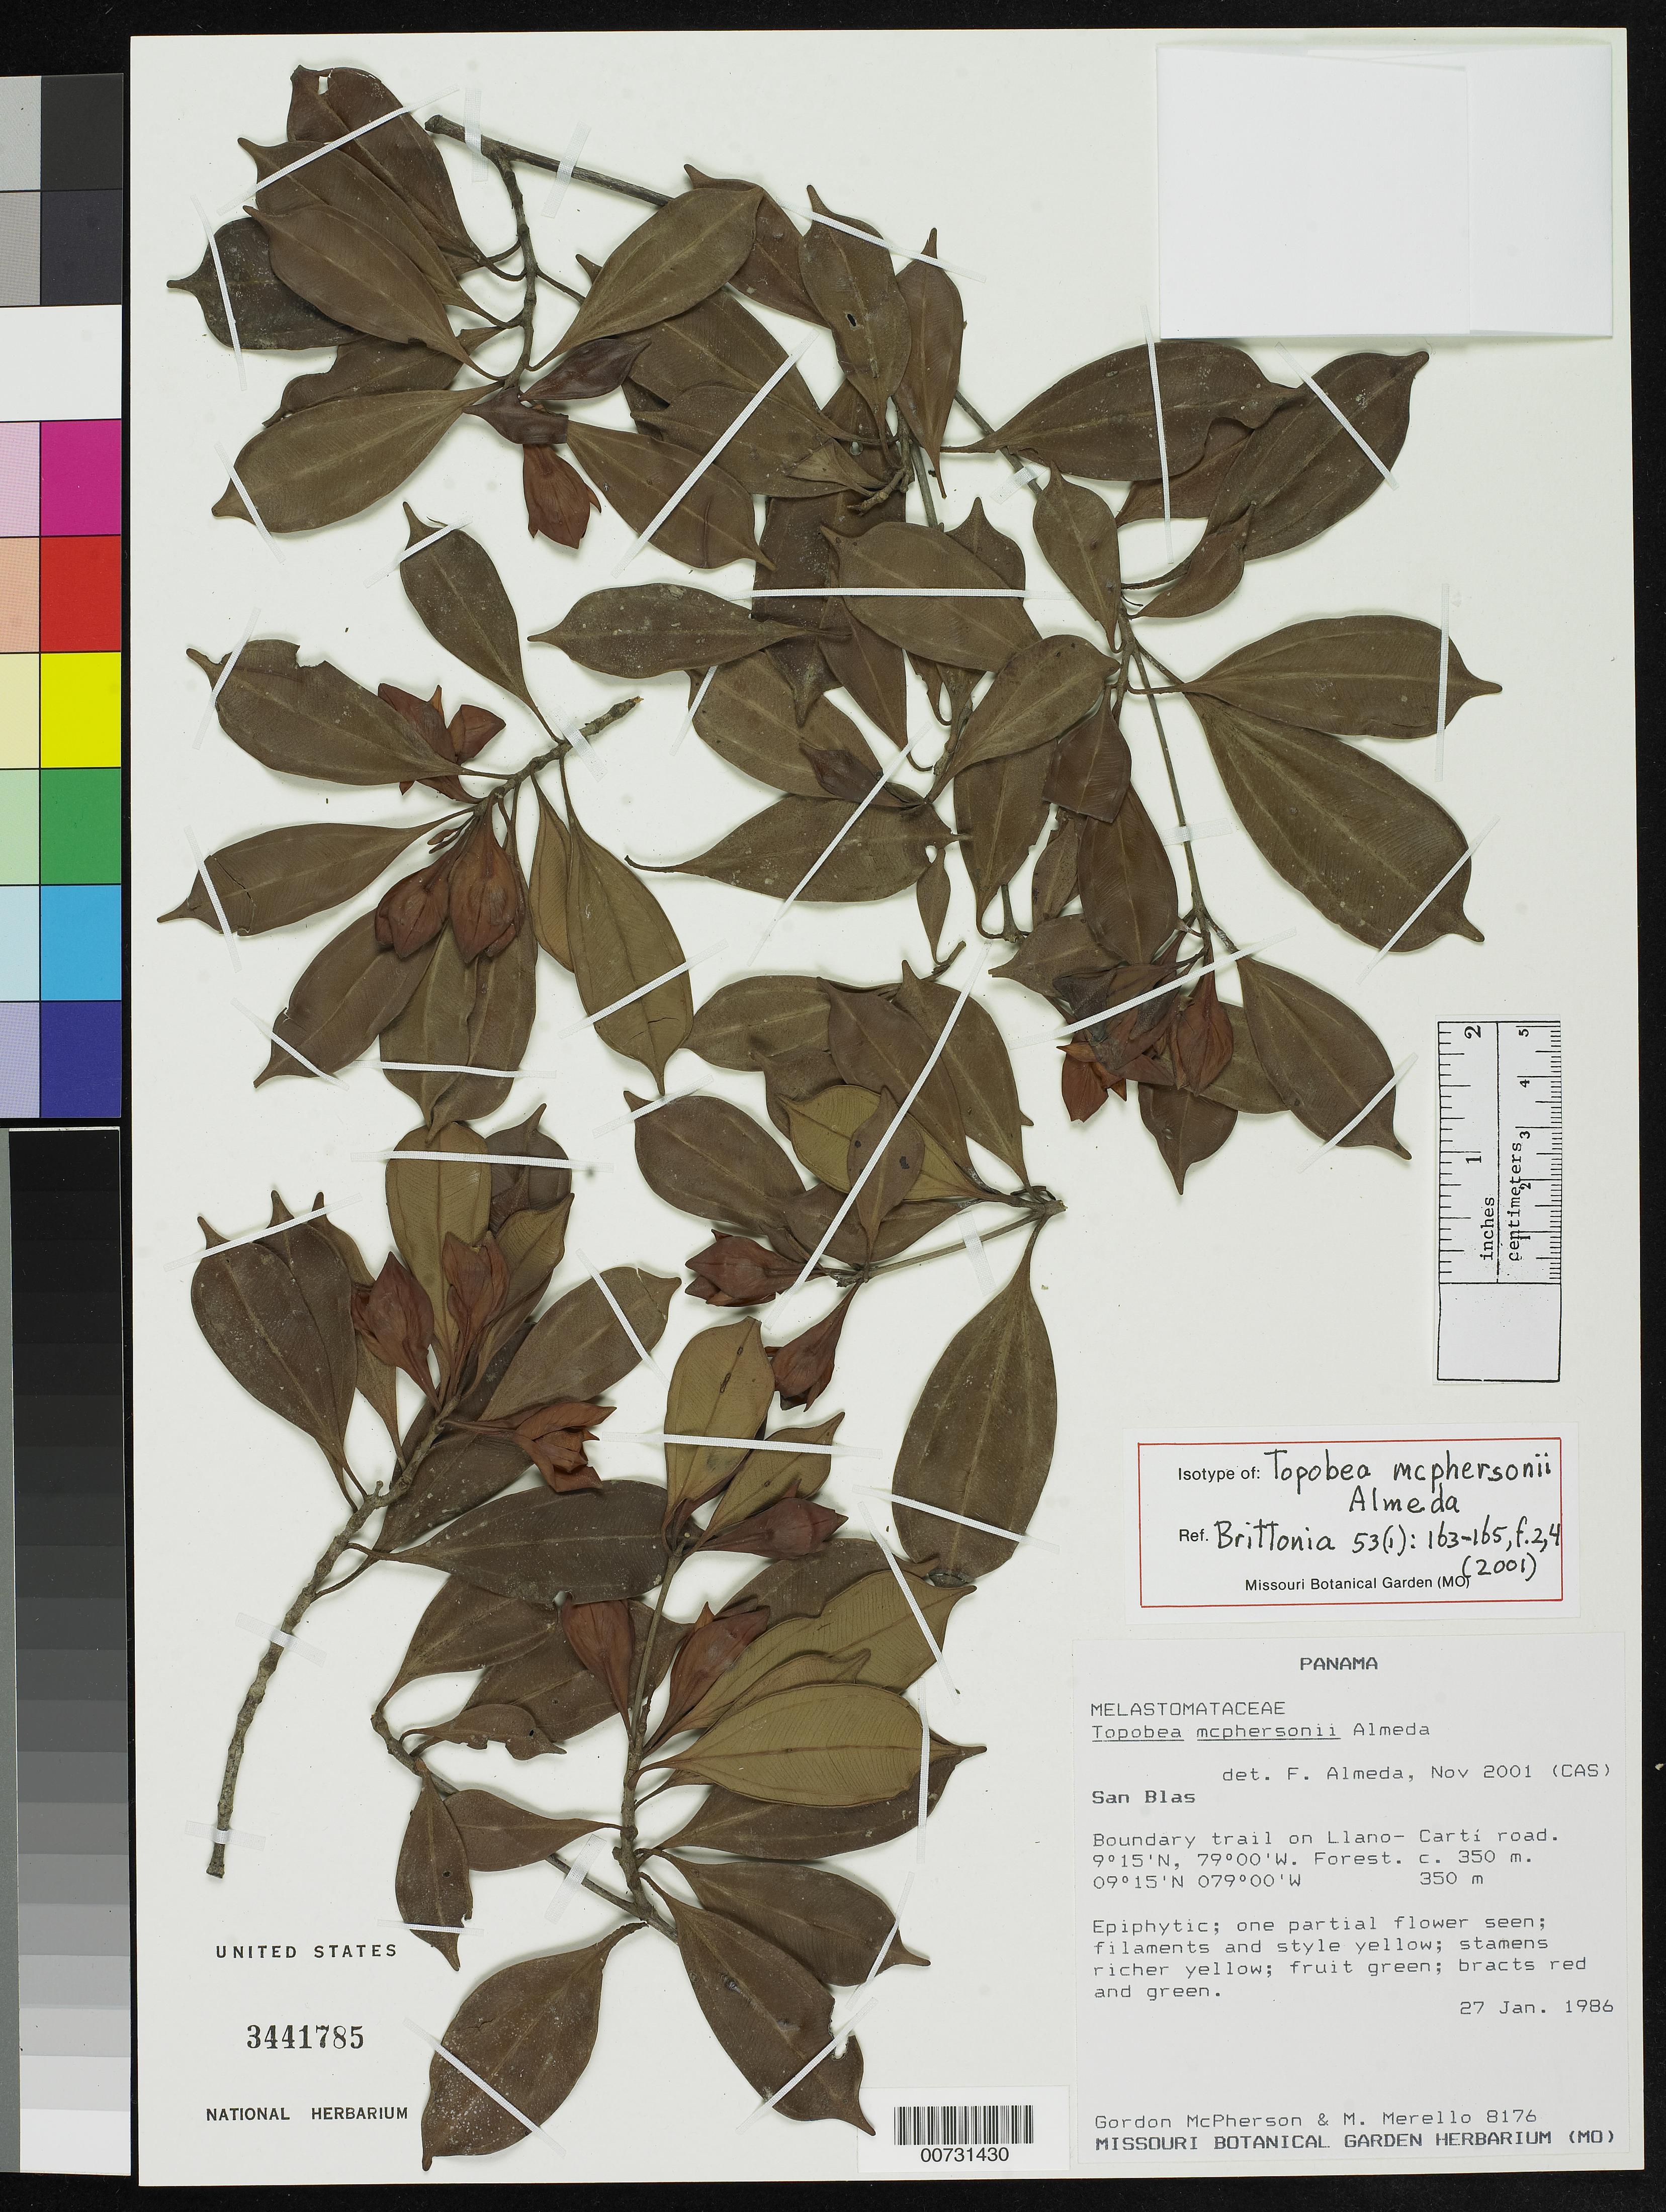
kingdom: Plantae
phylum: Tracheophyta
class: Magnoliopsida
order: Myrtales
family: Melastomataceae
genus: Topobea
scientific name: Topobea mcphersonii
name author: Almeda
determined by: Almeda, F.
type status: Isotype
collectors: G. D. McPherson & M. Merello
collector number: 8176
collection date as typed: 27 Jan 1986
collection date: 1986-01-27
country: Panama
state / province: Kuna Yala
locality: Boundary trail on Llano-Cartí road.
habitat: Forest.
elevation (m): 350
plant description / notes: Holotype at CAS.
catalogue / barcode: US 3441785